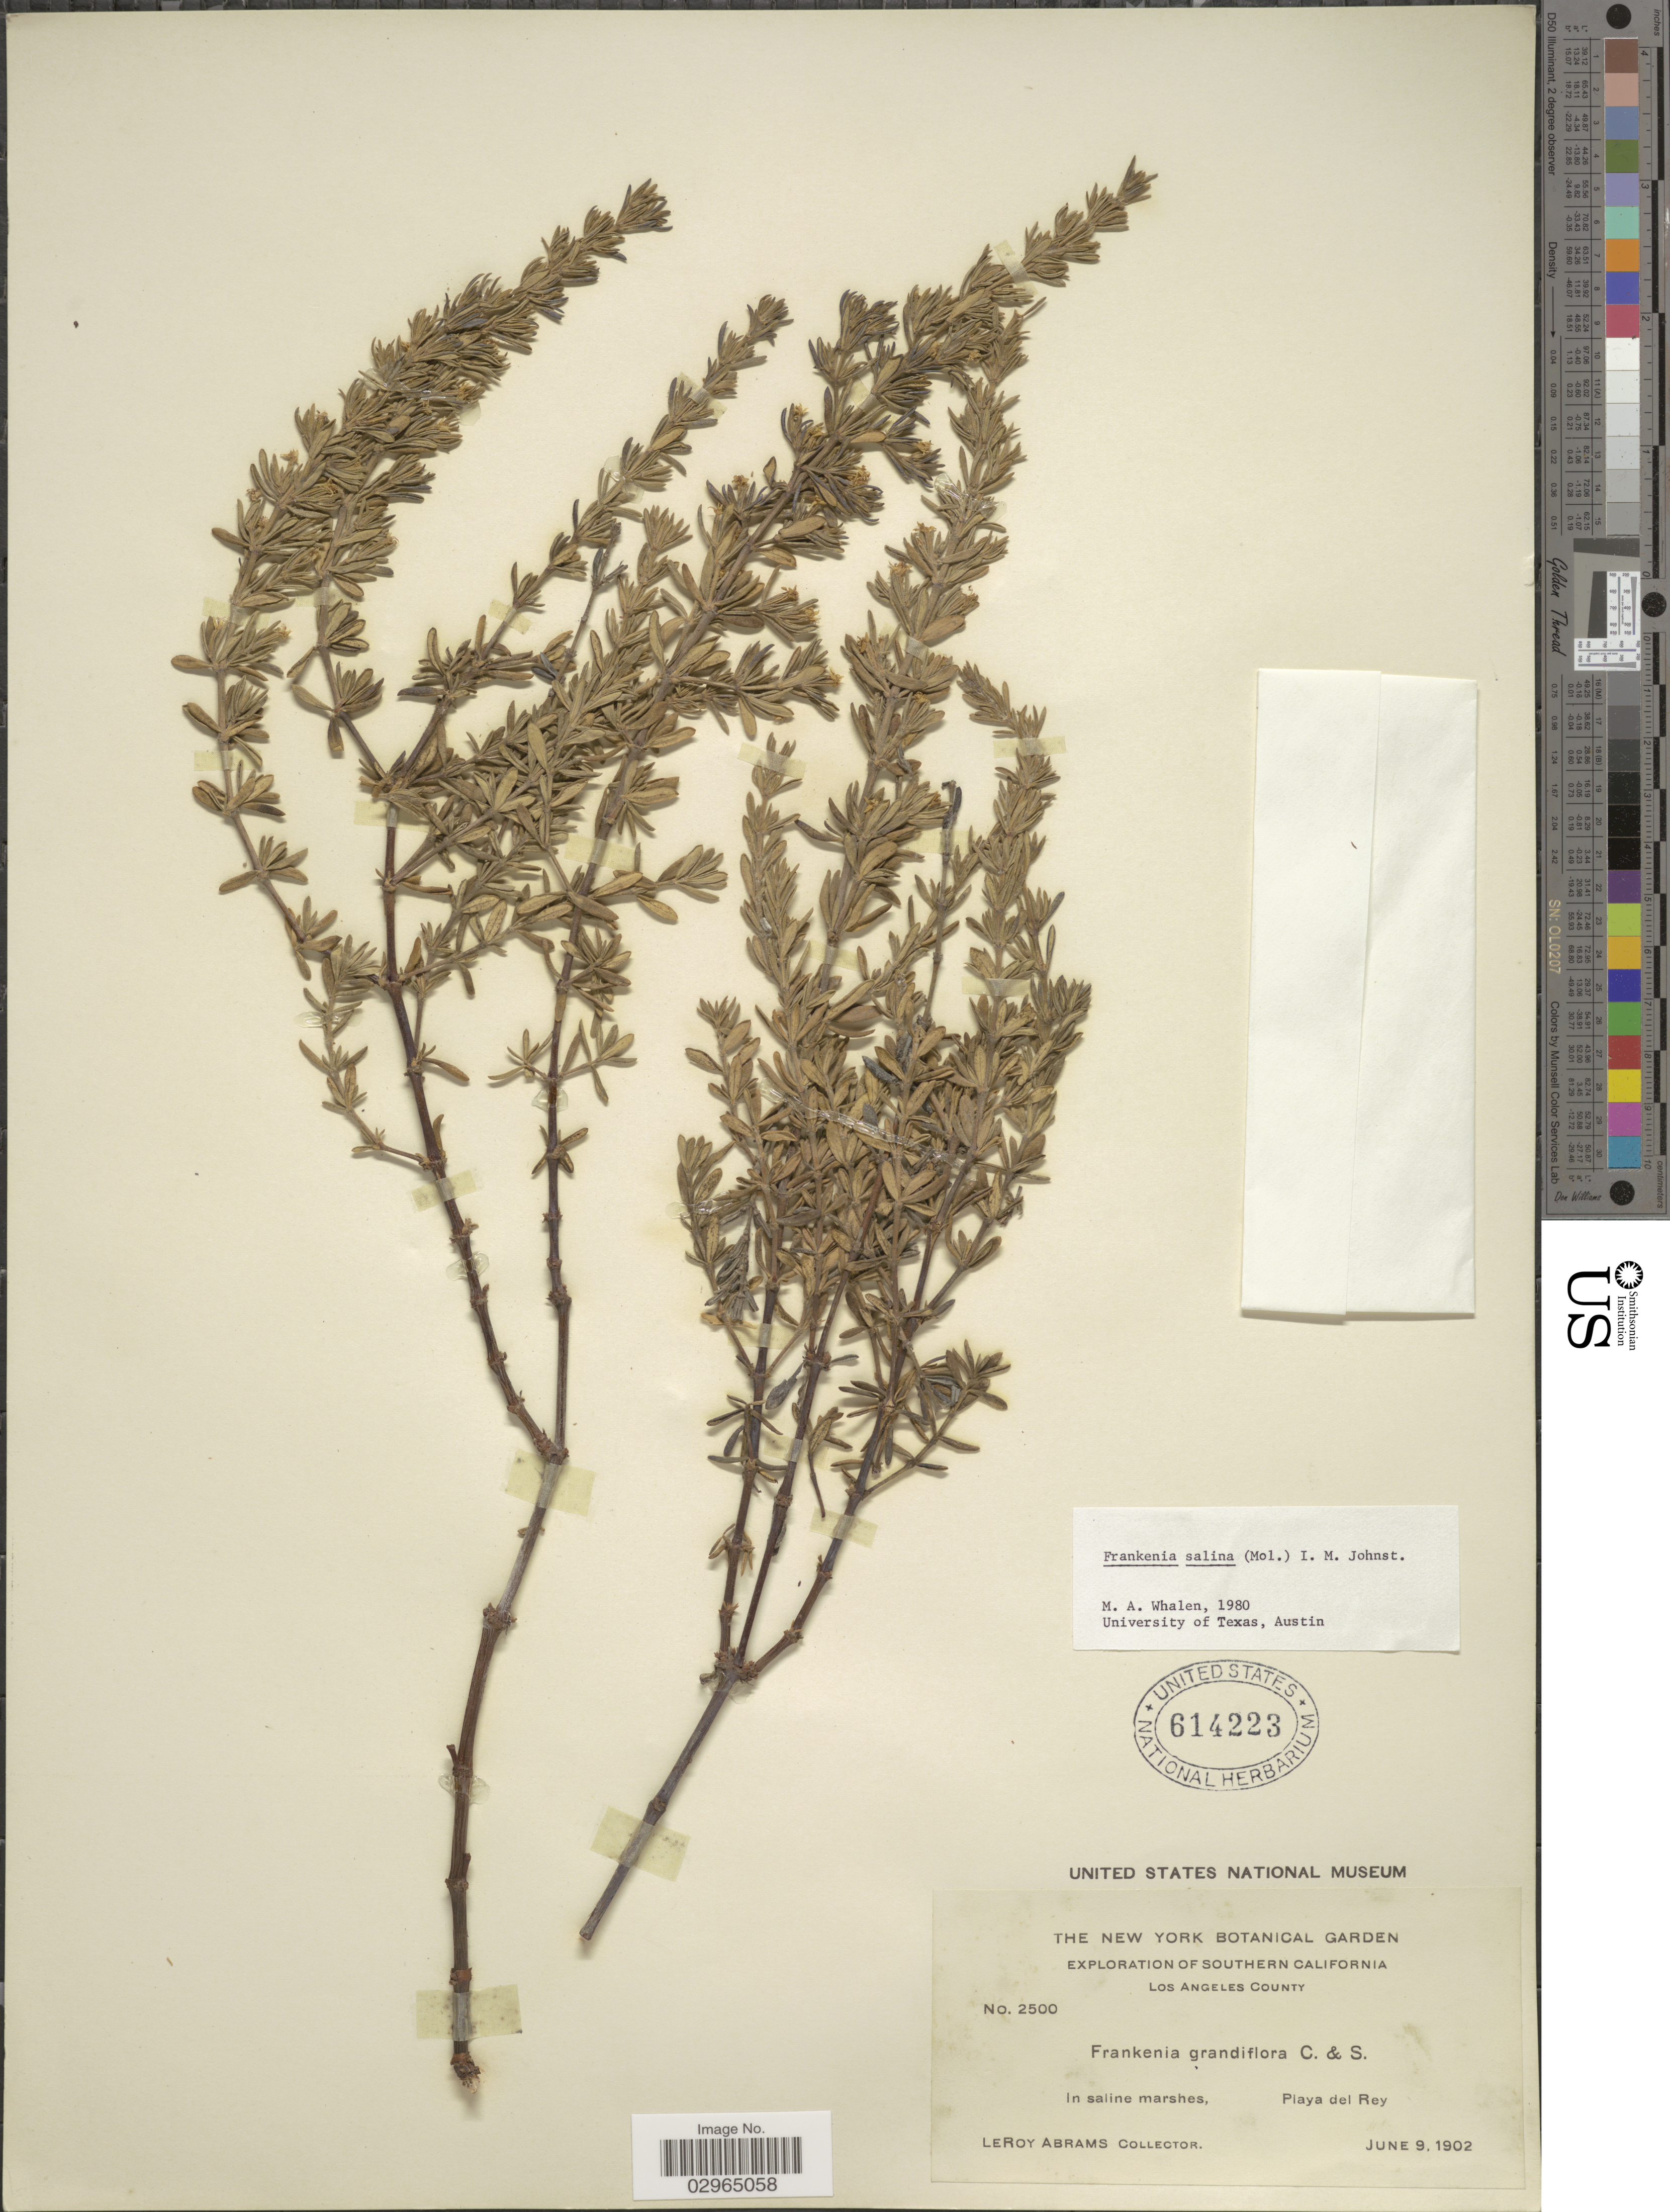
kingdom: Plantae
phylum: Tracheophyta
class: Magnoliopsida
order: Caryophyllales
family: Frankeniaceae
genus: Frankenia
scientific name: Frankenia salina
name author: (Molina) I.M. Johnst.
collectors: L. Abrams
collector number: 2500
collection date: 1902-06-09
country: United States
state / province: California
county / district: Los Angeles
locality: Southern California. Los Angeles County. In saline marshes. Playa del Rey.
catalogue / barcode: US 614223